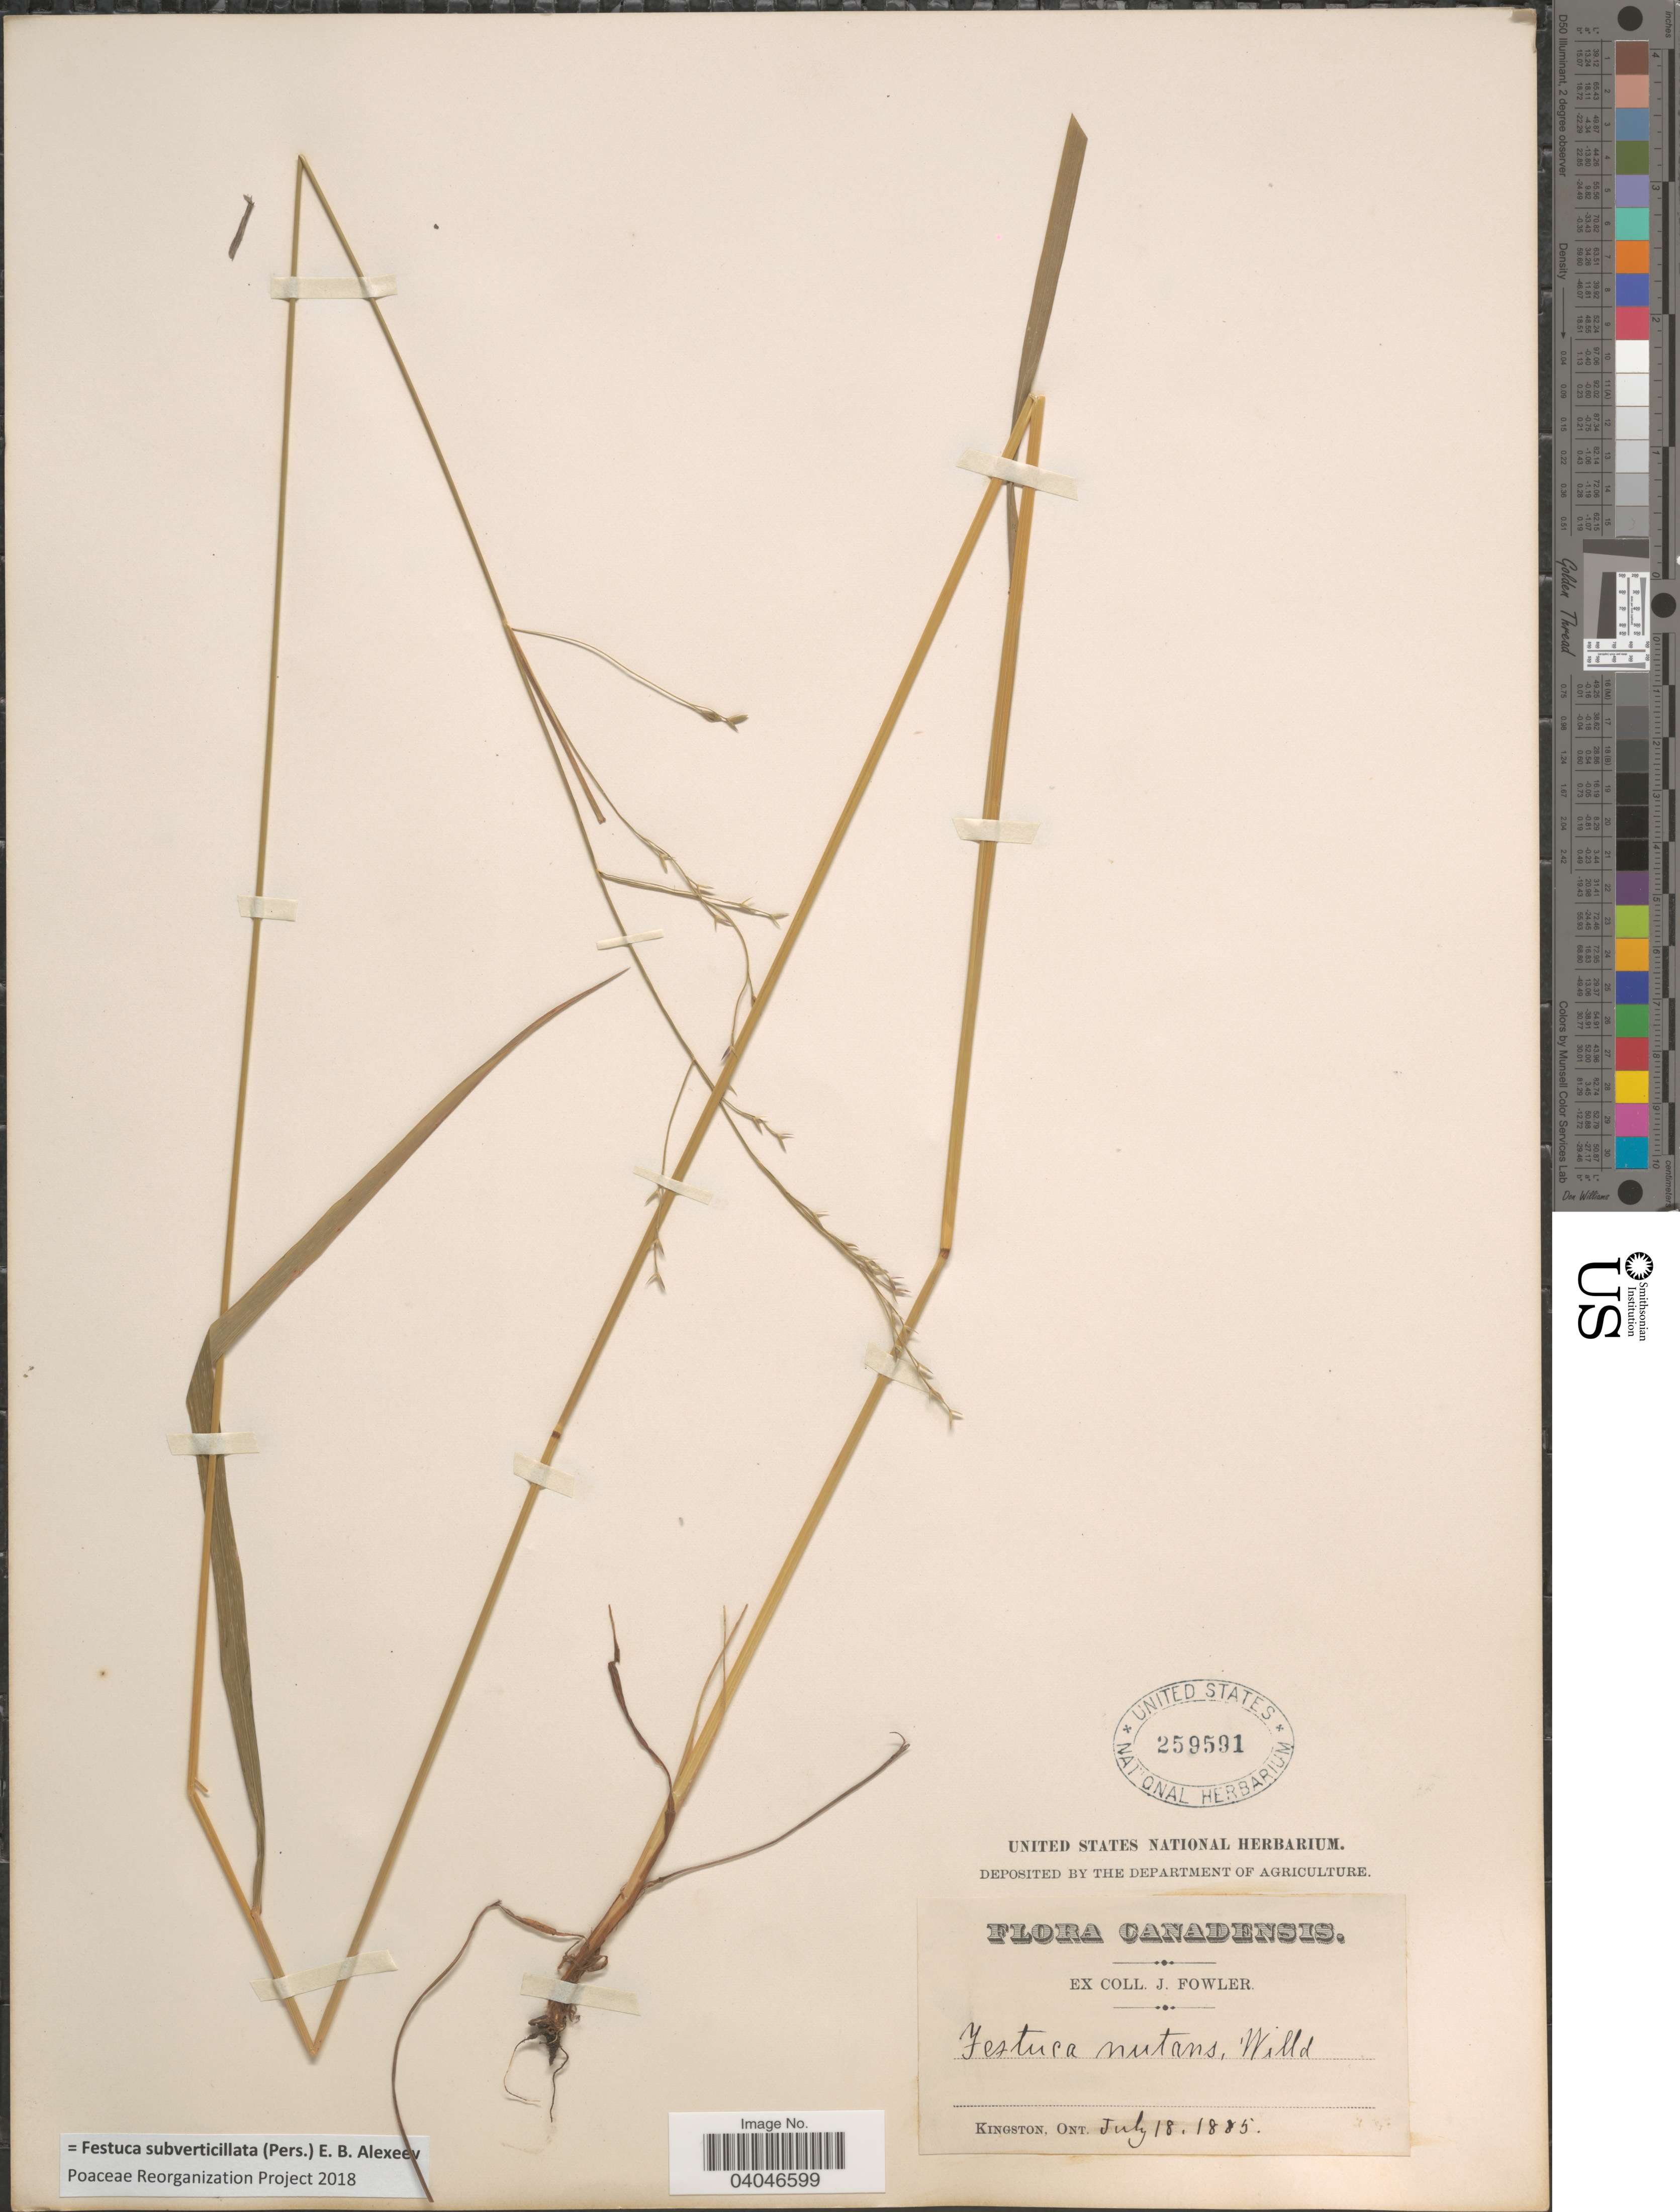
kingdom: Plantae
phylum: Tracheophyta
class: Liliopsida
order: Poales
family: Poaceae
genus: Festuca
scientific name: Festuca subverticillata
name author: (Pers.) E.B. Alexeev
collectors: J. Fowler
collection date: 1885-07-18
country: Canada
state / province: Ontario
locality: Kingston.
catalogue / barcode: US 259591